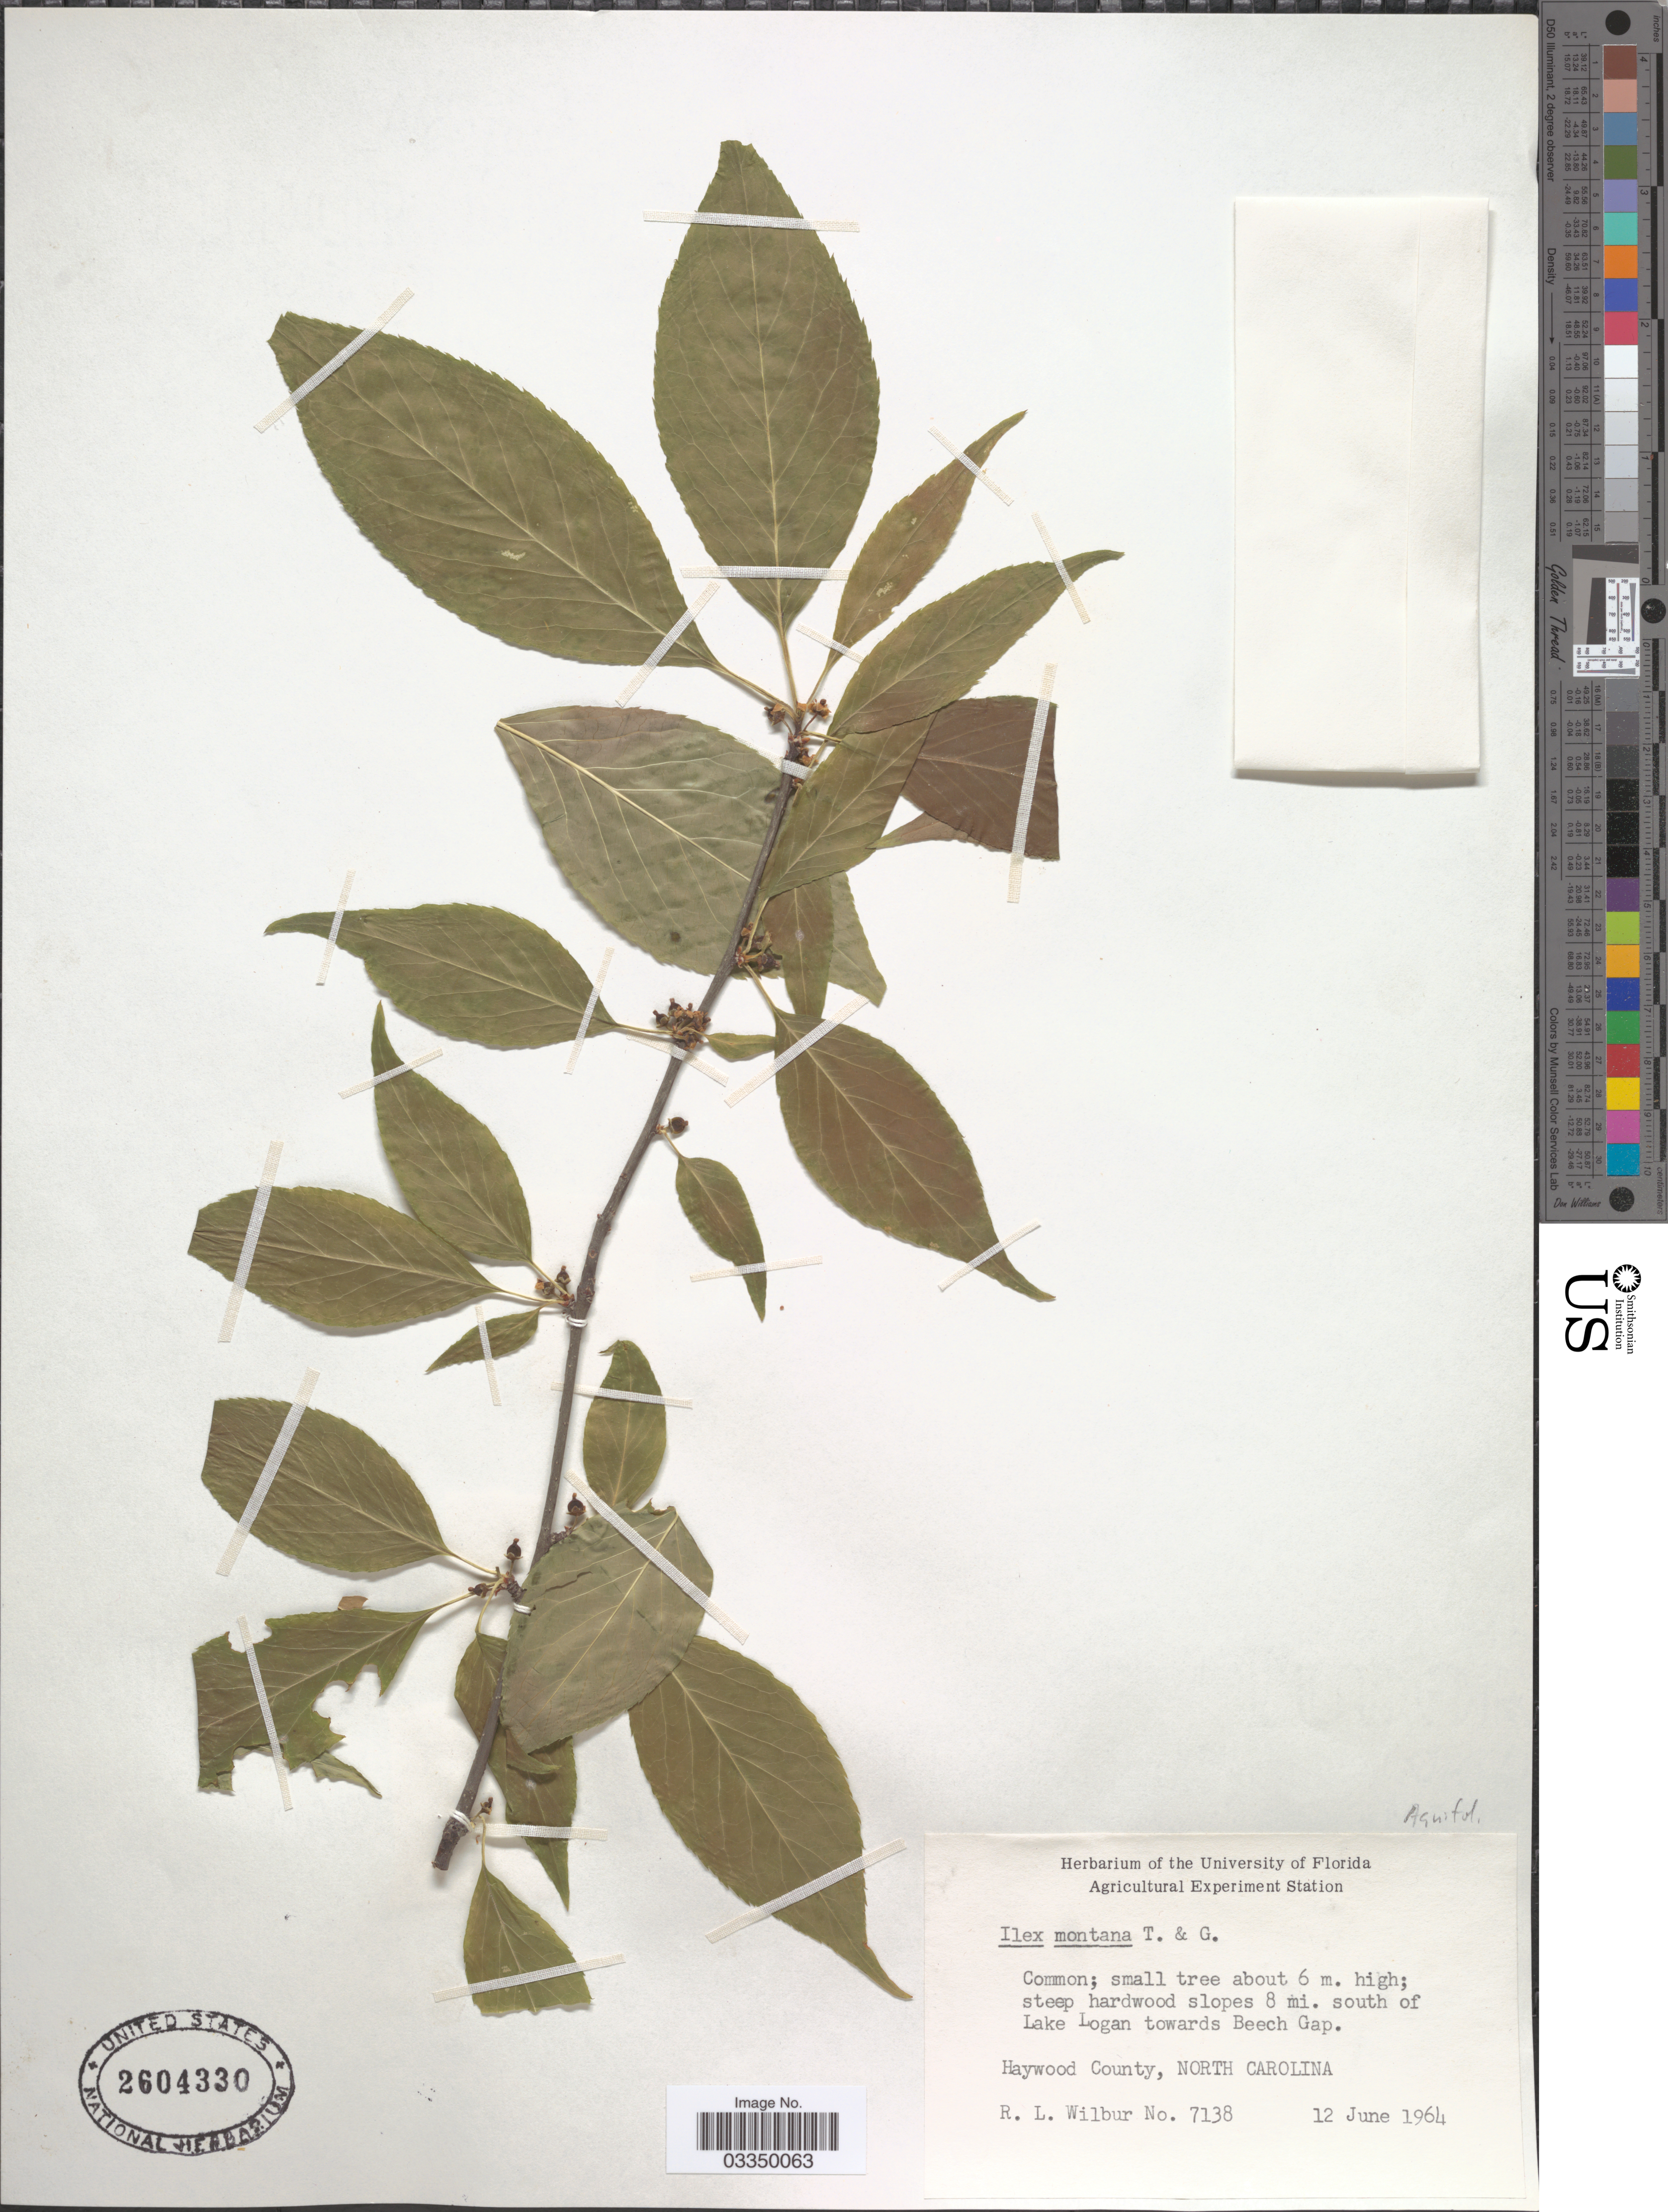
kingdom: Plantae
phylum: Tracheophyta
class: Magnoliopsida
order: Aquifoliales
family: Aquifoliaceae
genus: Ilex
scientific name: Ilex montana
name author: Torr. & A. Gray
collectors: R. L. Wilbur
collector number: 7138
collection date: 1964-06-12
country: United States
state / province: North Carolina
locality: Steep hardwood slopes 8 mi. south of Lake Logan towards Beech Gap. Haywood County.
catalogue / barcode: US 2604330